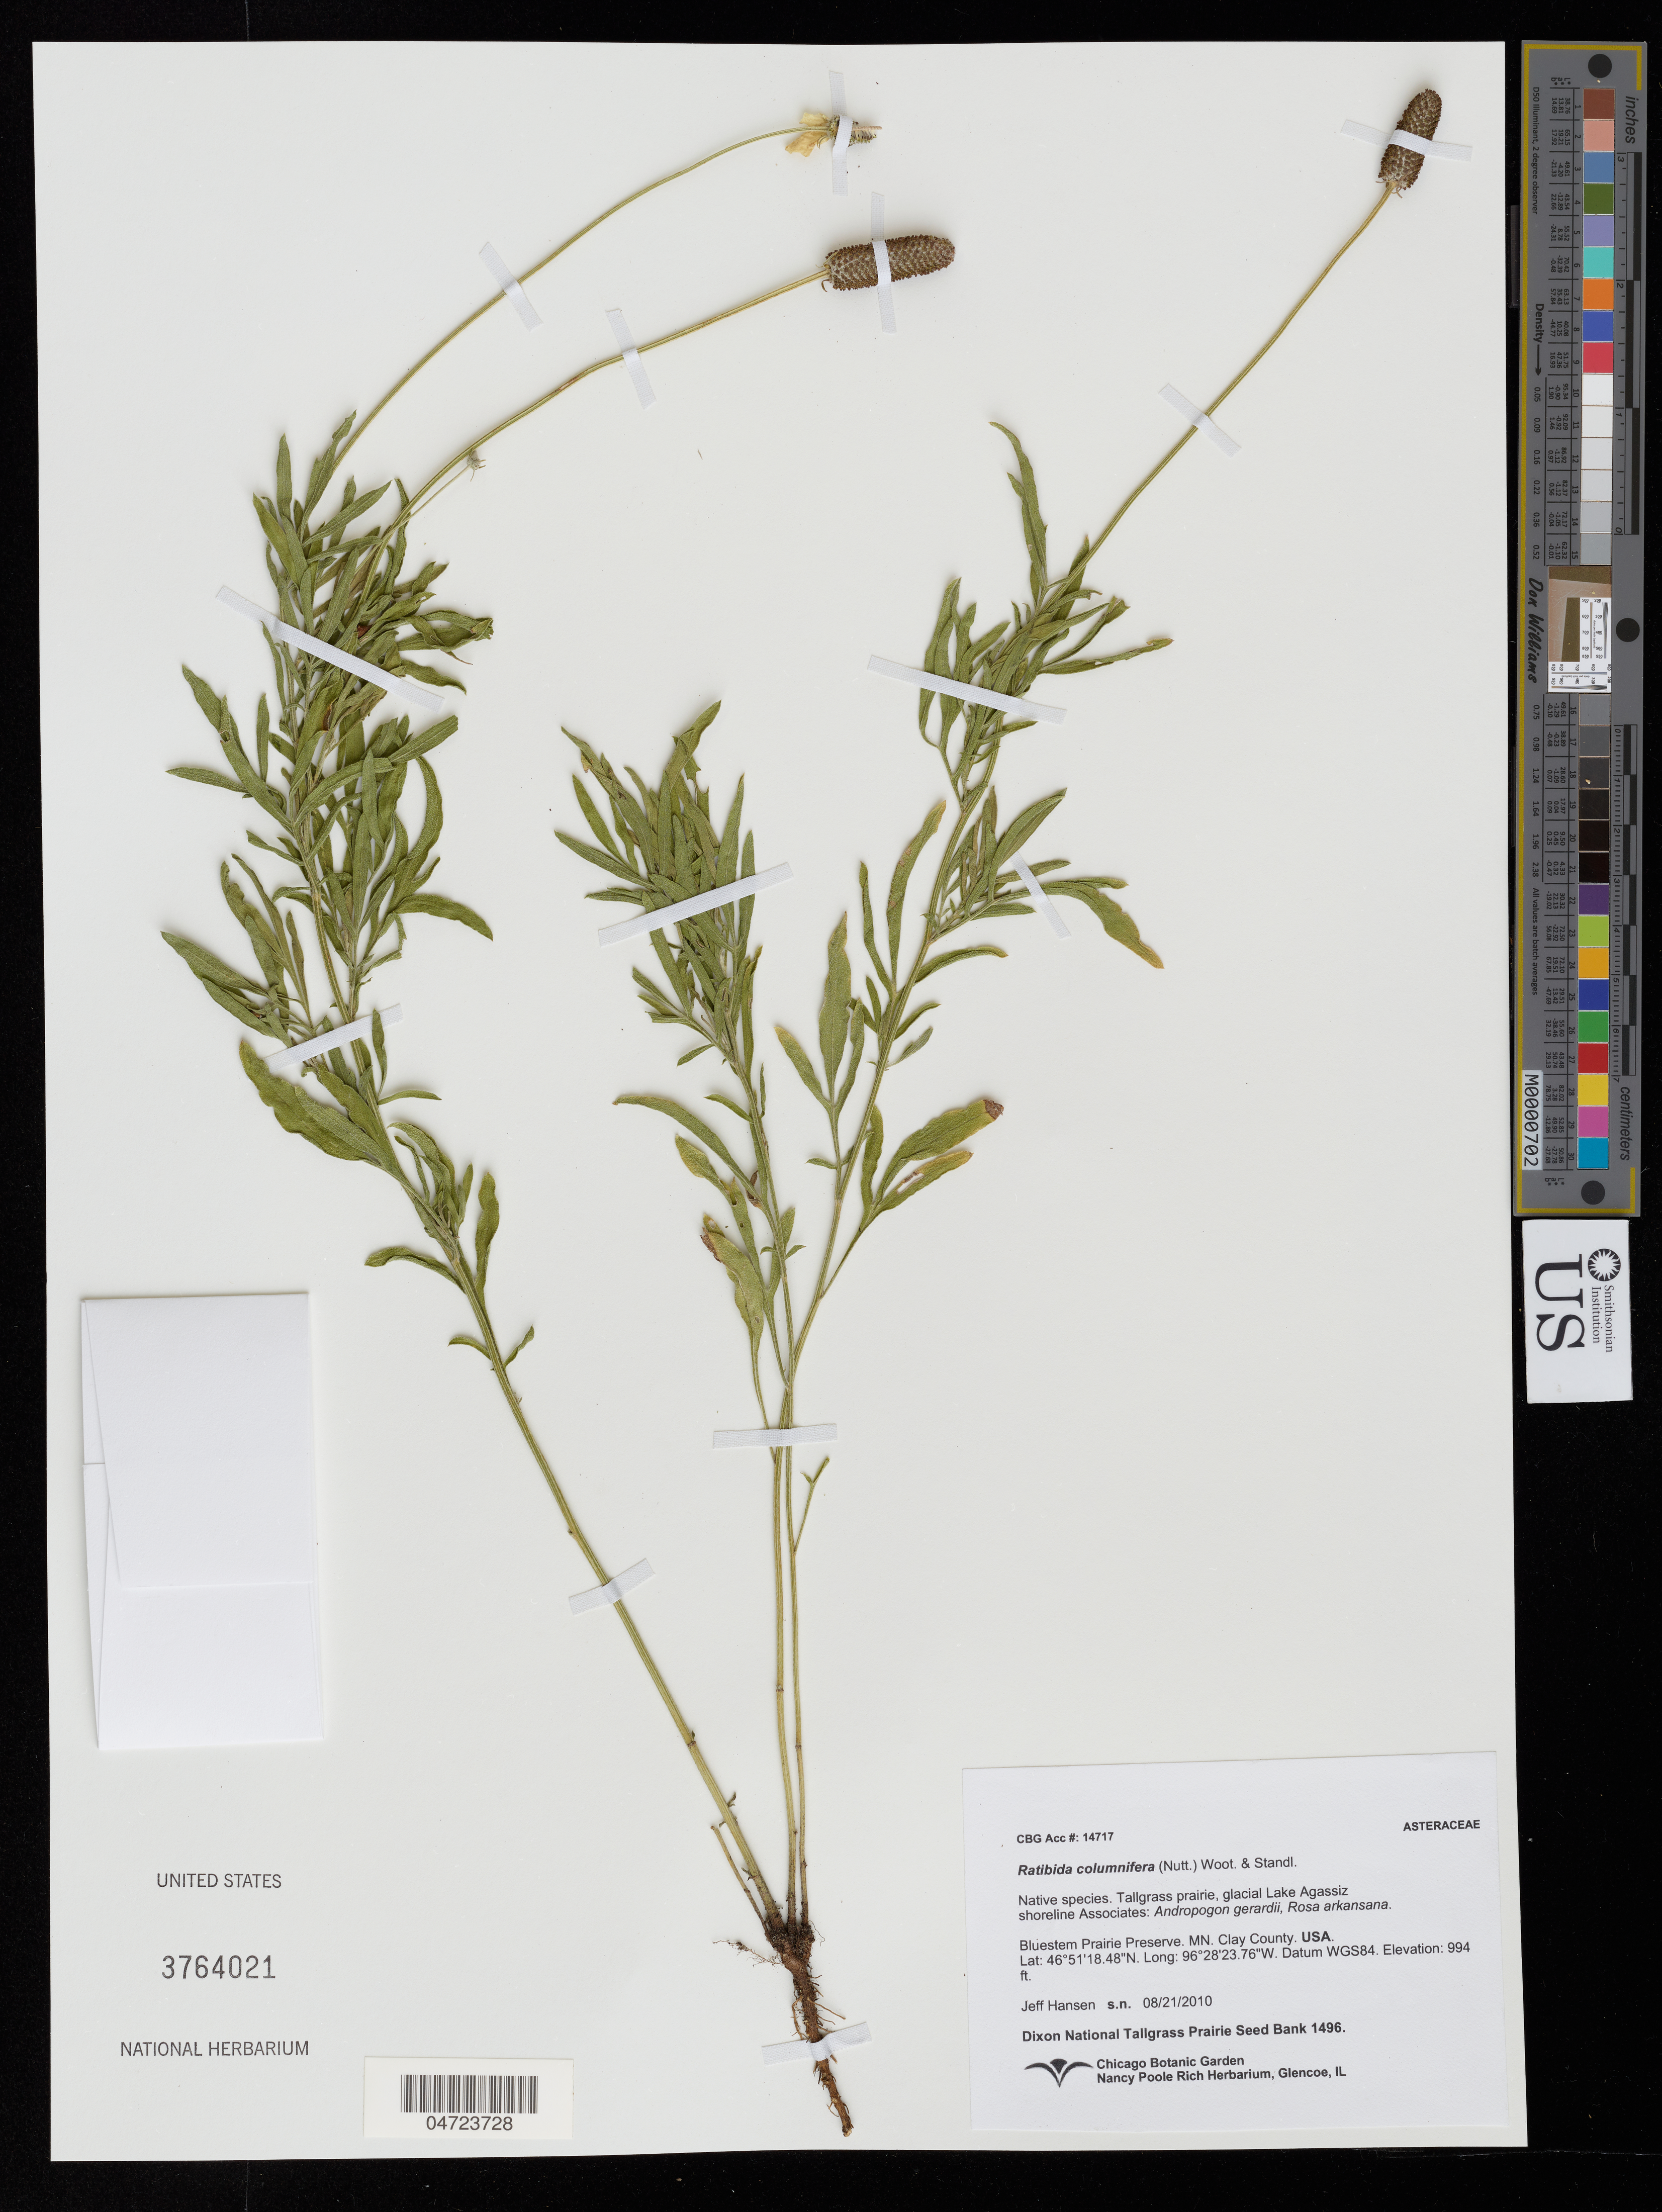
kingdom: Plantae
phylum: Tracheophyta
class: Magnoliopsida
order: Asterales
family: Asteraceae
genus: Ratibida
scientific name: Ratibida columnifera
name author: (Nutt.) Wooton & Standl.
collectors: J. Hansen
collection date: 2010-08-21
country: United States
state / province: Minnesota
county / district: Clay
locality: Bluestem Prairie Preserve. Clay County.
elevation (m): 303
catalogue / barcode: US 3764021